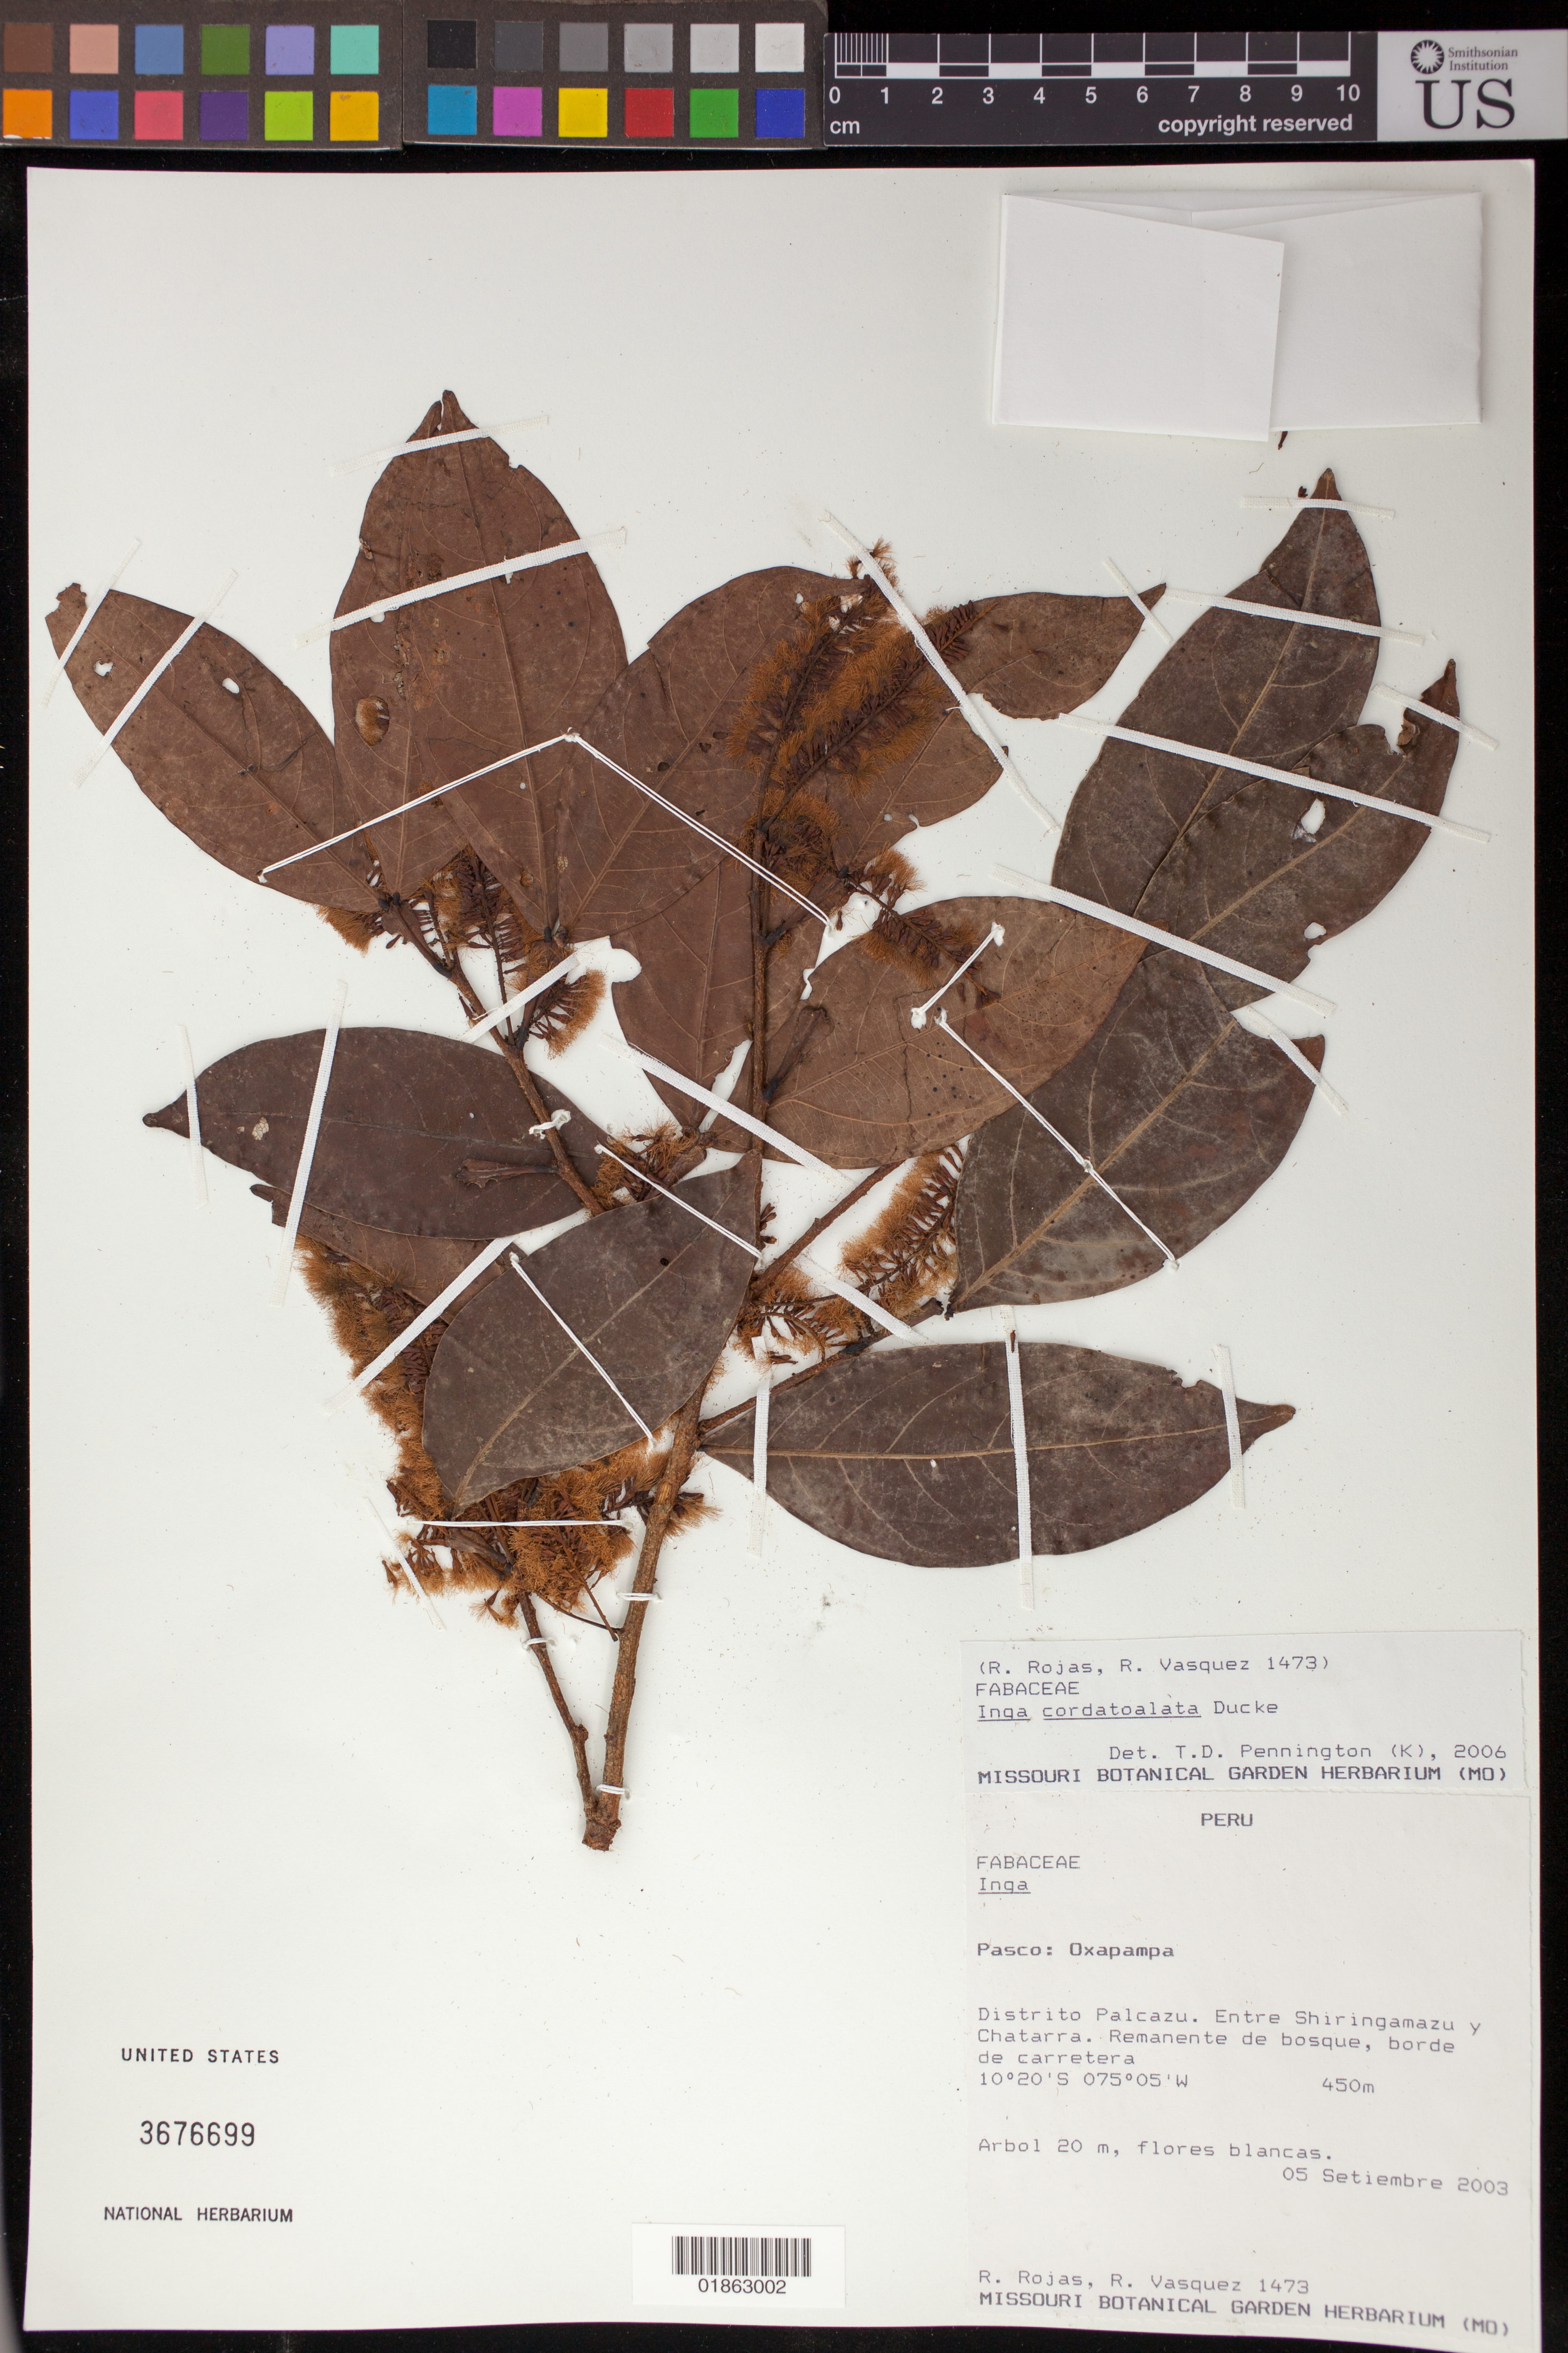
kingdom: Plantae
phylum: Tracheophyta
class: Magnoliopsida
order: Fabales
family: Fabaceae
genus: Inga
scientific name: Inga cordatoalata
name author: Ducke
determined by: Pennington, T. D., (K)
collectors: R. Rojas & R. Vásquez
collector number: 1473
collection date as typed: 05 Sep 2003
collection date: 2003-09-05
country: Peru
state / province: Pasco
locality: Pasco: Oxapampa. Distrito Palcazu, entre Shiringamazu y Chatarra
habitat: Remanente de bosque, borde de carretera.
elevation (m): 450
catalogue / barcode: US 3676699